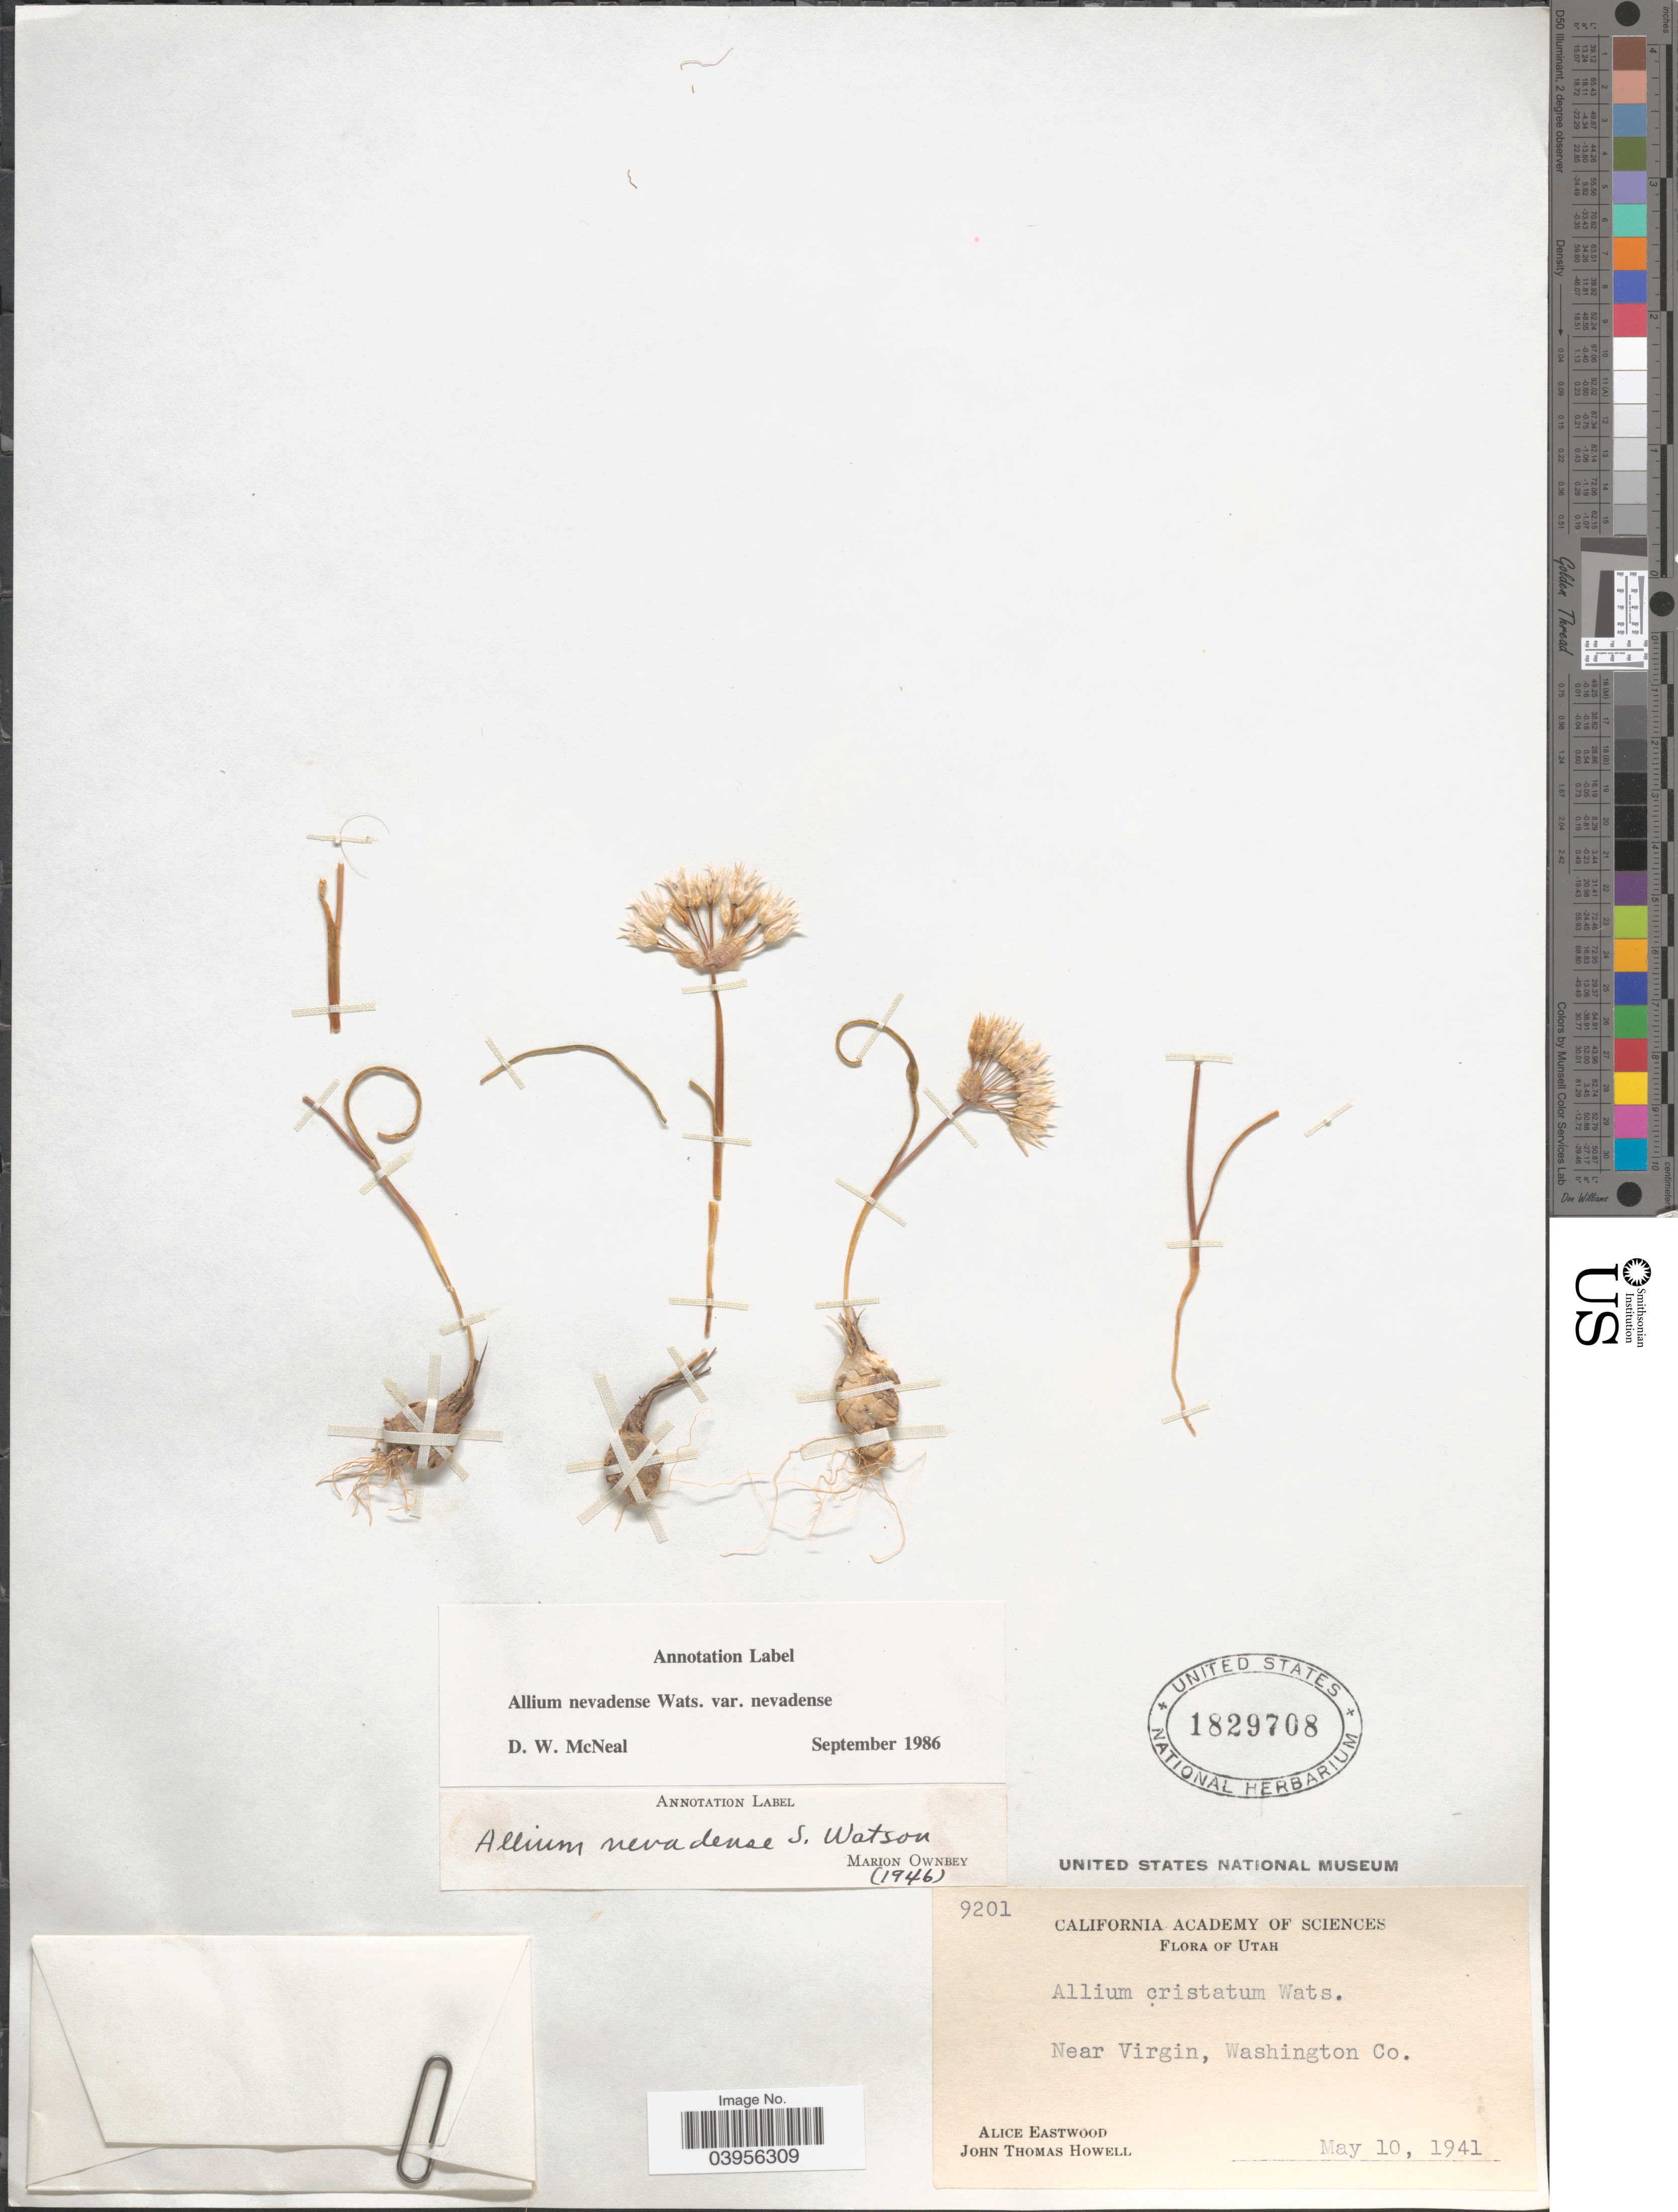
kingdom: Plantae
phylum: Tracheophyta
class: Liliopsida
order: Asparagales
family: Amaryllidaceae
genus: Allium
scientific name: Allium nevadense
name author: S. Watson in C. King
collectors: A. Eastwood & J. T. Howell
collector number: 9201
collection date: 1941-05-10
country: United States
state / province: Utah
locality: Near Virgin, Washington Co.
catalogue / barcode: US 1829708